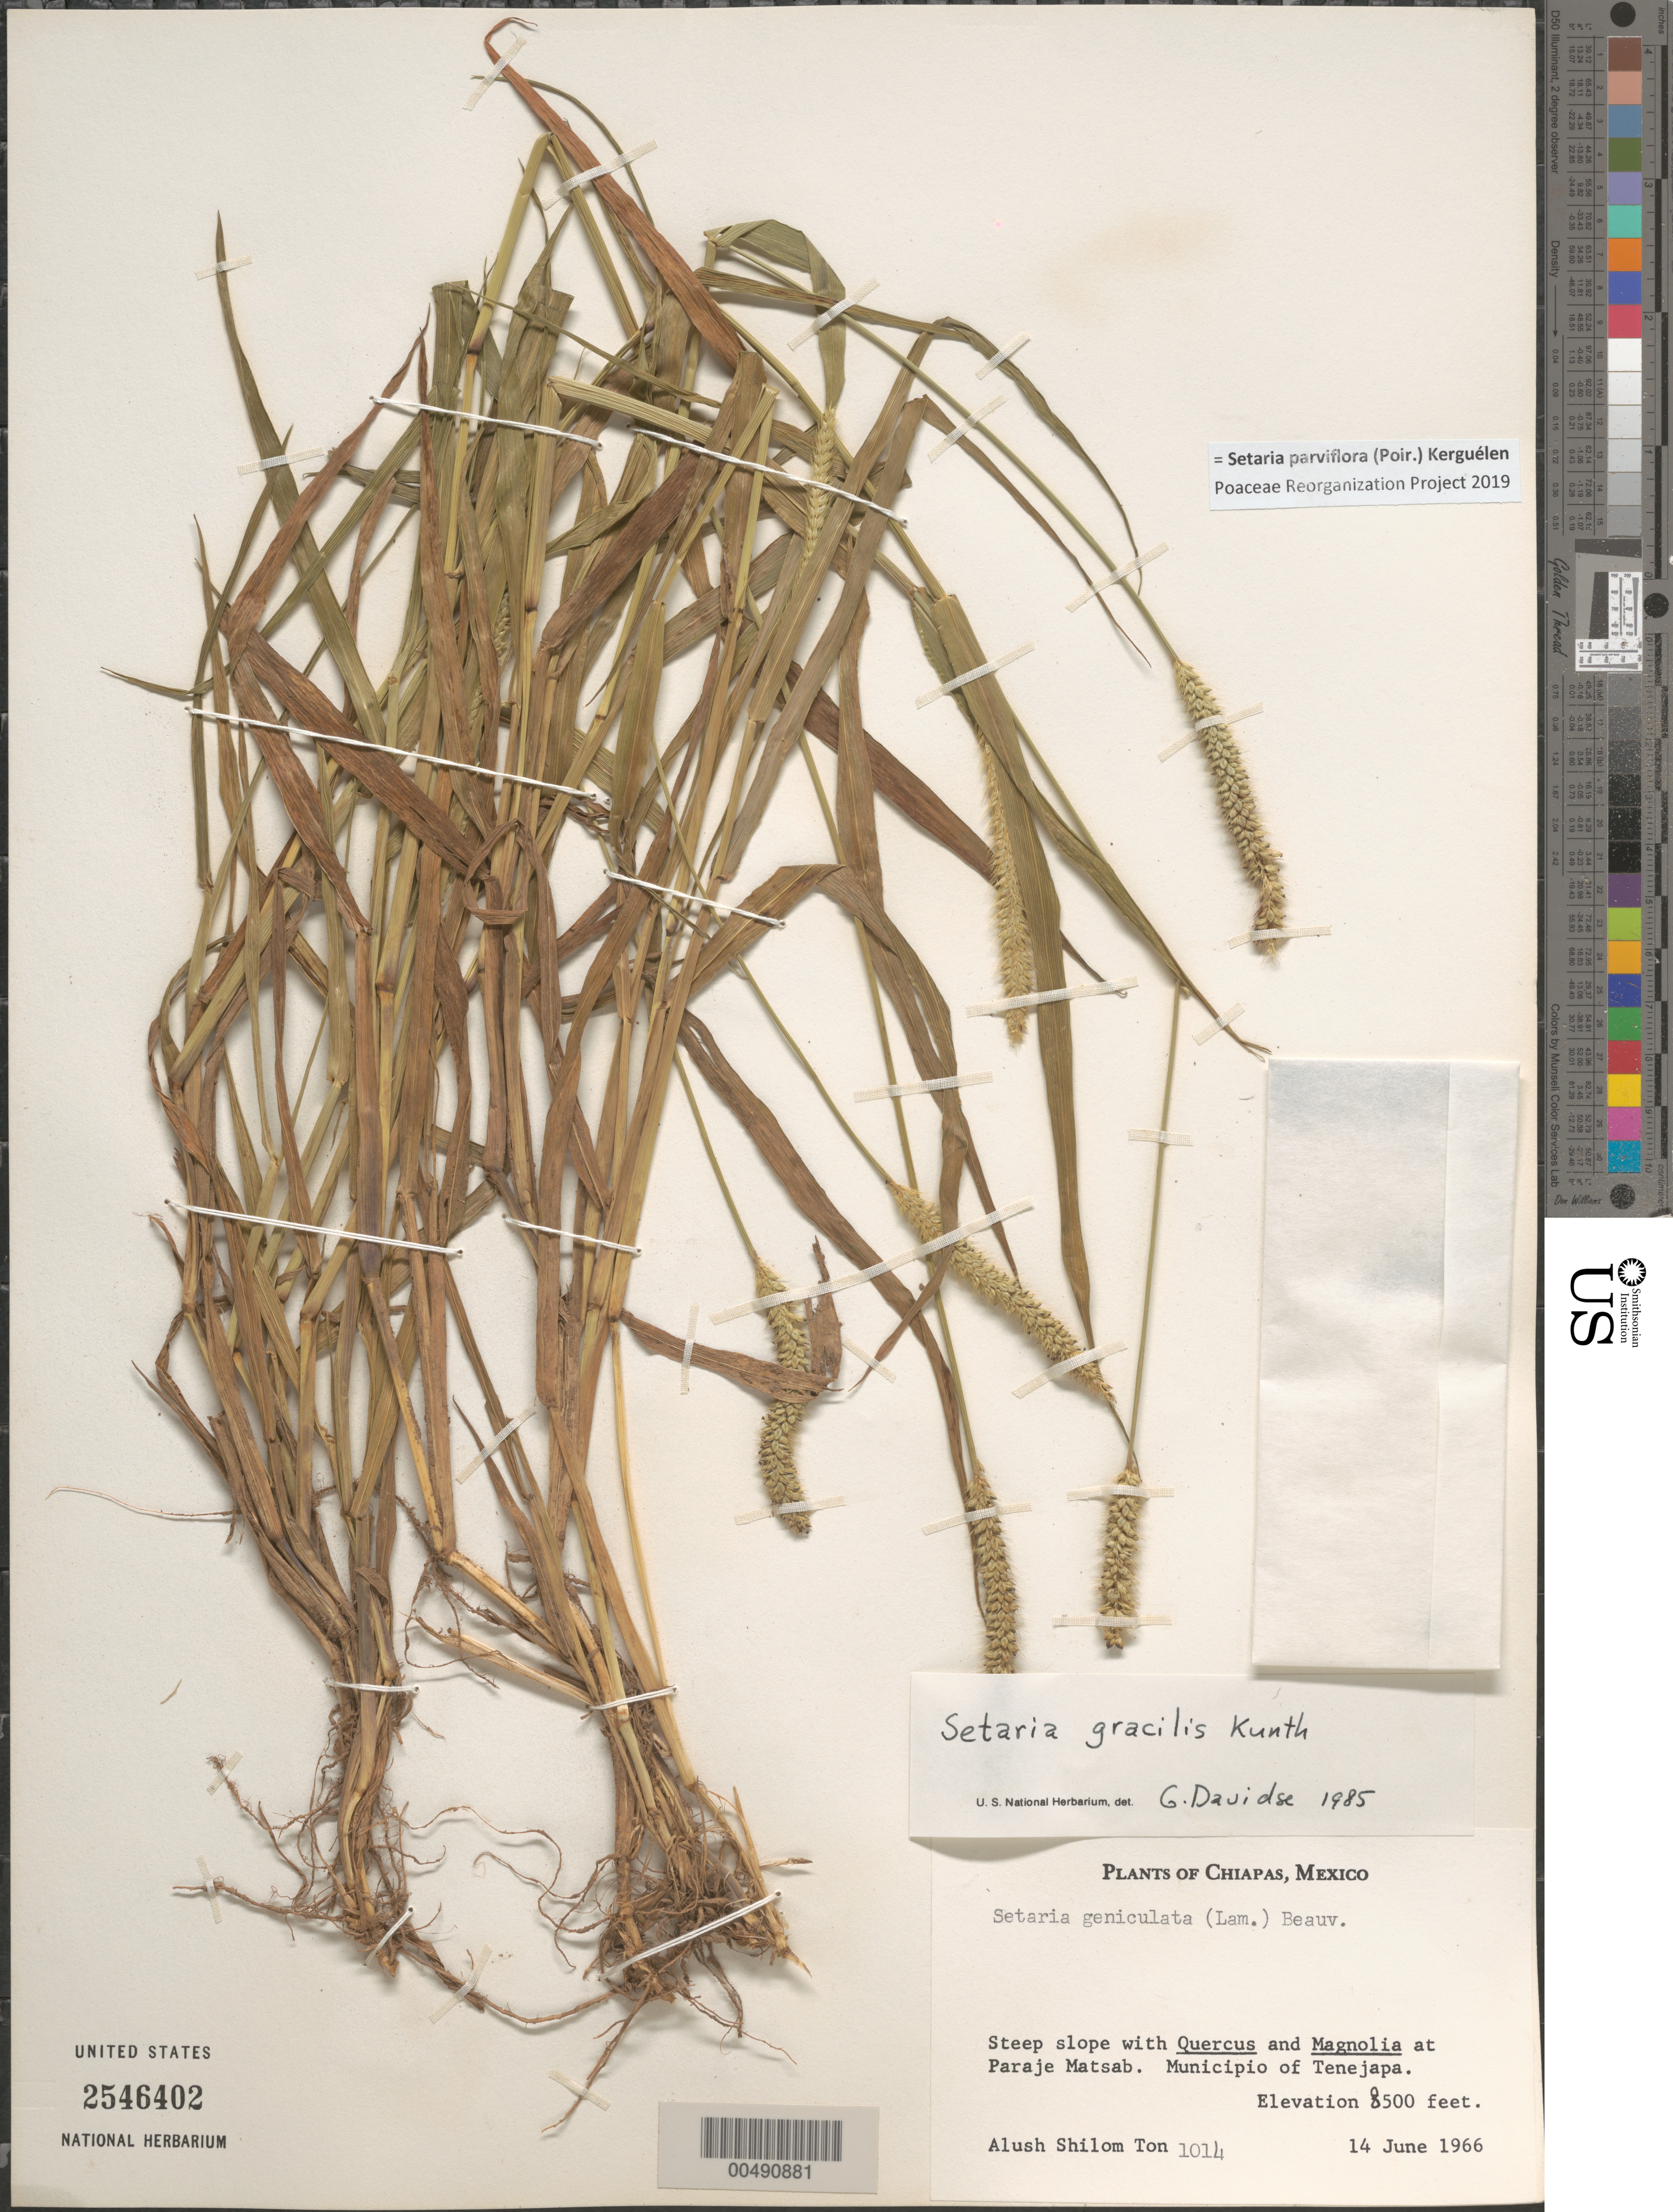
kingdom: Plantae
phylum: Tracheophyta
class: Liliopsida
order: Poales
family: Poaceae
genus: Setaria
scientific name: Setaria parviflora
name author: (Poir.) Kerguélen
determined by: Poaceae Reorganization Project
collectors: A. S. Ton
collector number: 1014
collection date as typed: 14 Jun 1966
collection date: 1966-06-14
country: Mexico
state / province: Chiapas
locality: At Paraje Matsab, mun of Tenejapa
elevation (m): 2591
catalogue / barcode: US 2546402